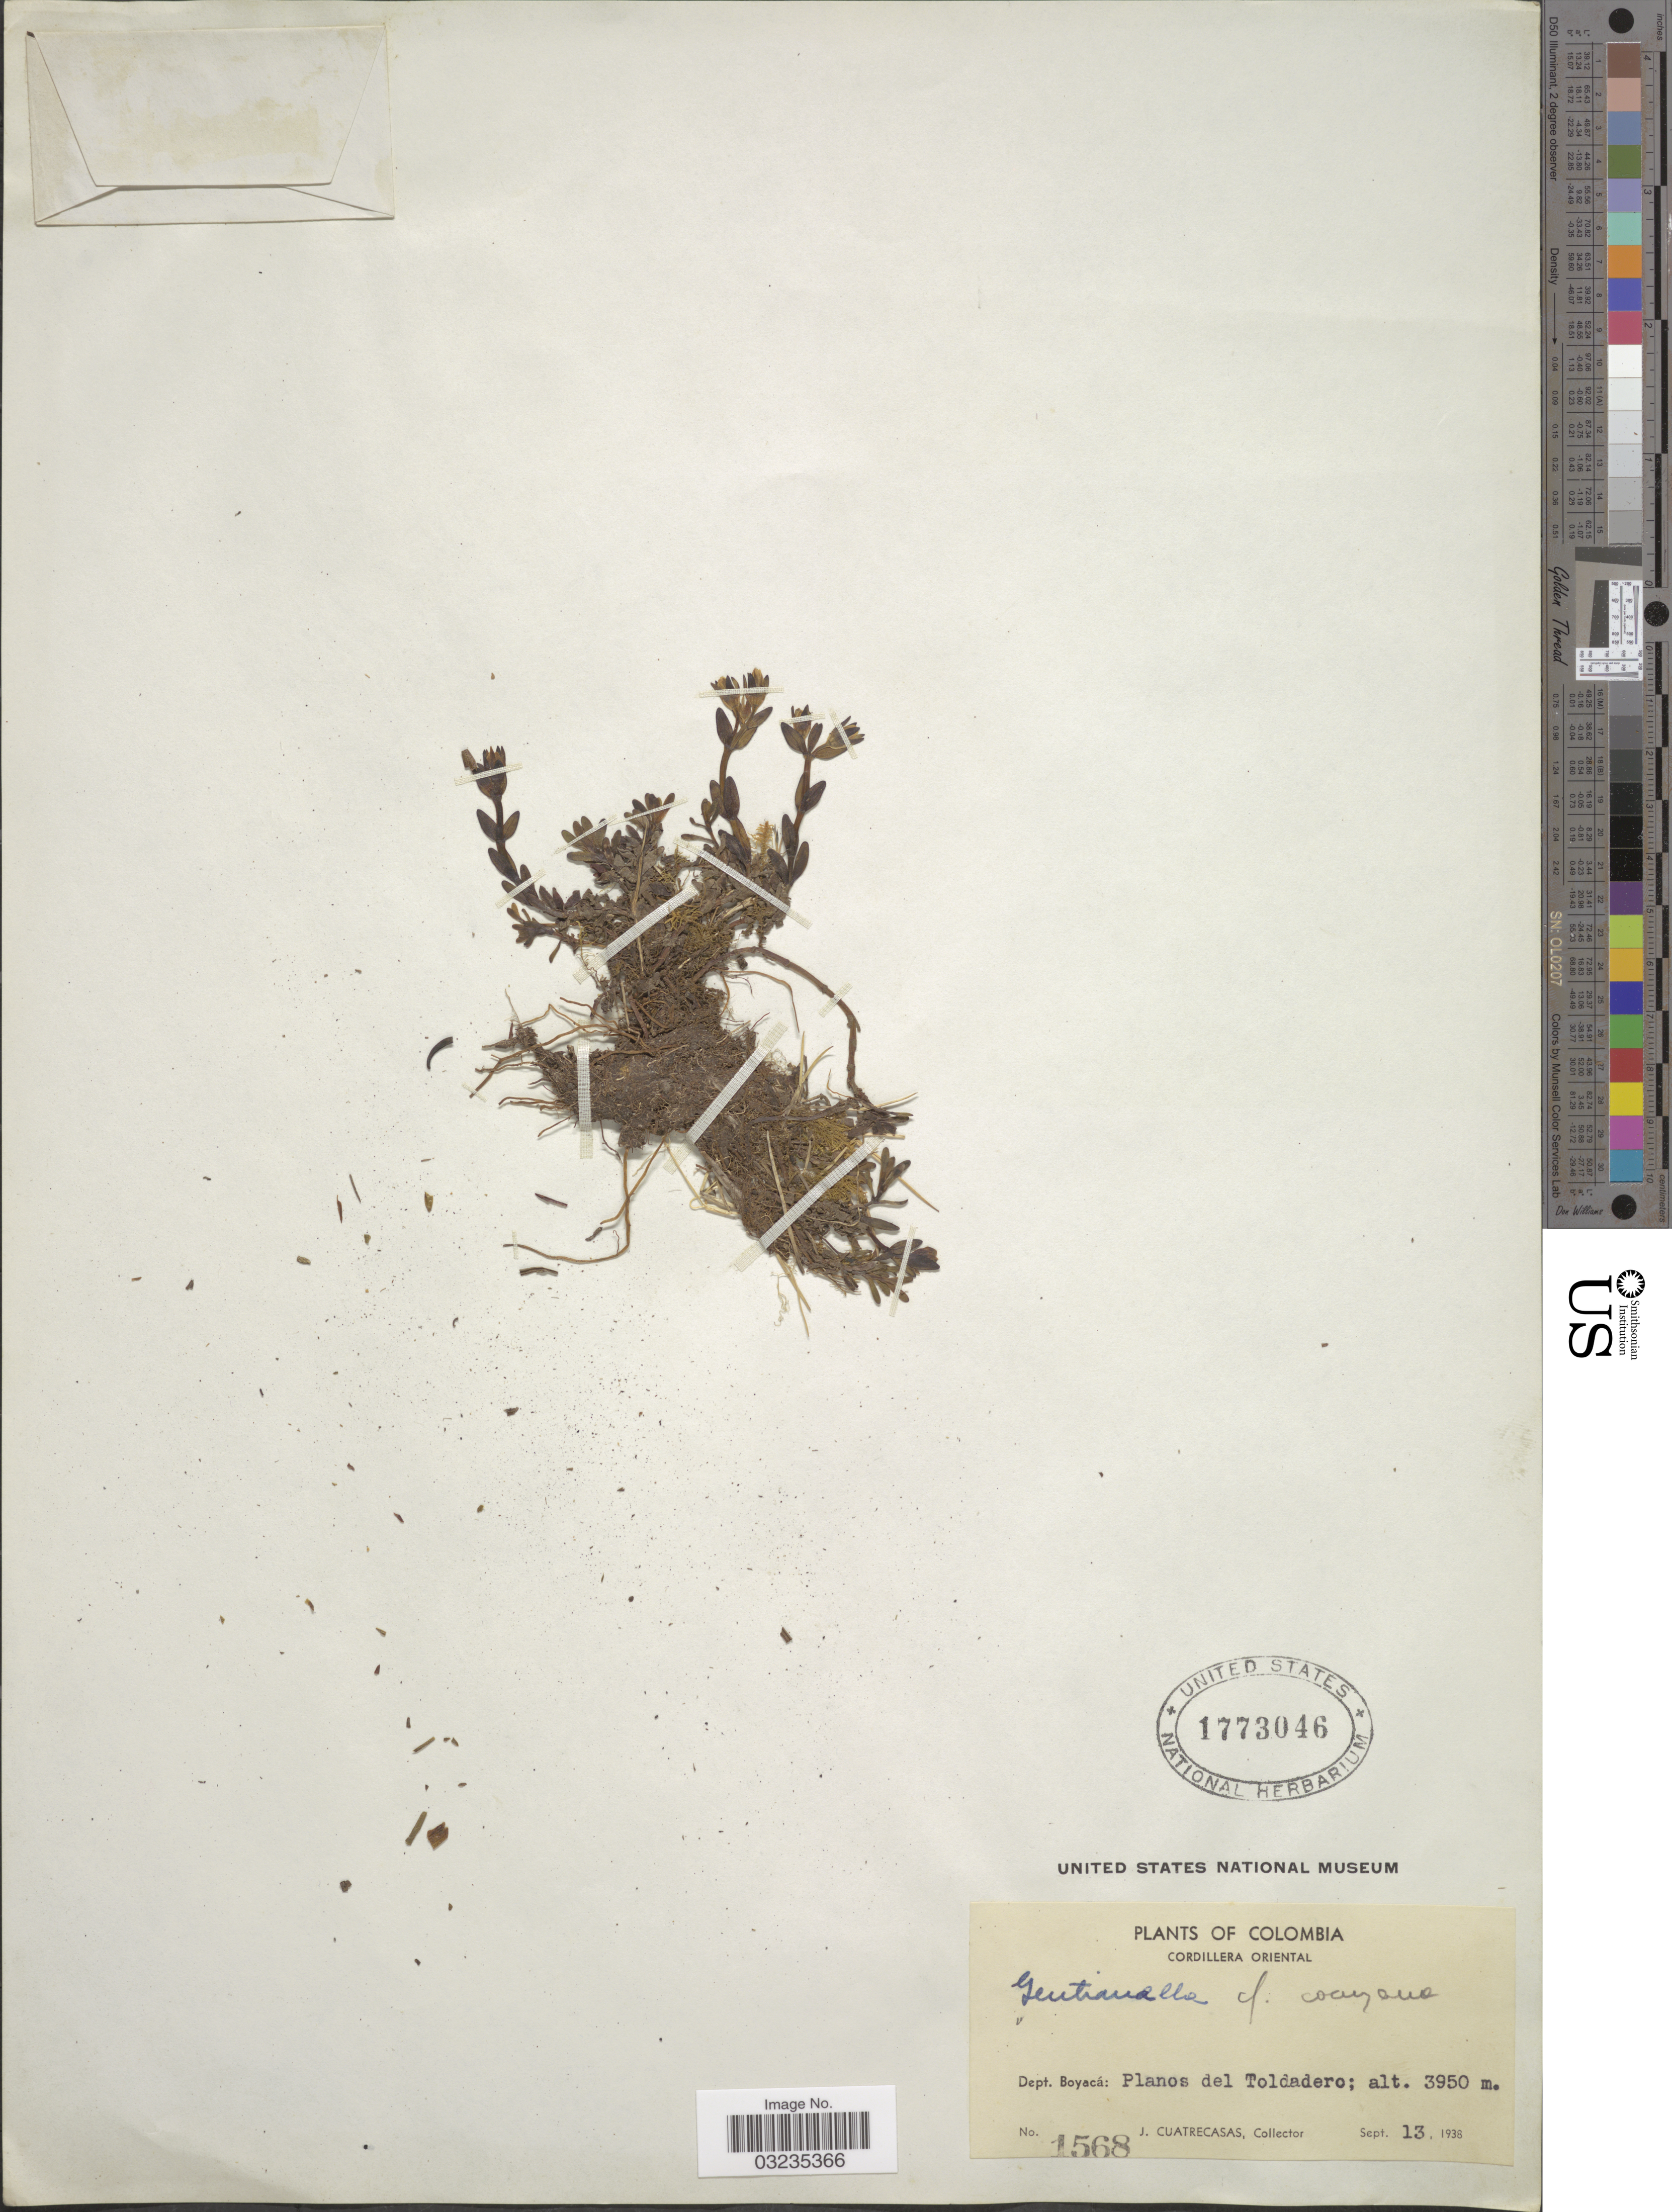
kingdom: Plantae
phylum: Tracheophyta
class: Magnoliopsida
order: Gentianales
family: Gentianaceae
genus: Gentiana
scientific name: Gentiana sp.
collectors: J. Cuatrecasas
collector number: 1568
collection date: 1938-09-13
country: Colombia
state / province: Boyacá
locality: Cordillera Oriental. Dept. Boyacá: Planos del Toldadero.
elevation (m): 3950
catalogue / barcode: US 1773046